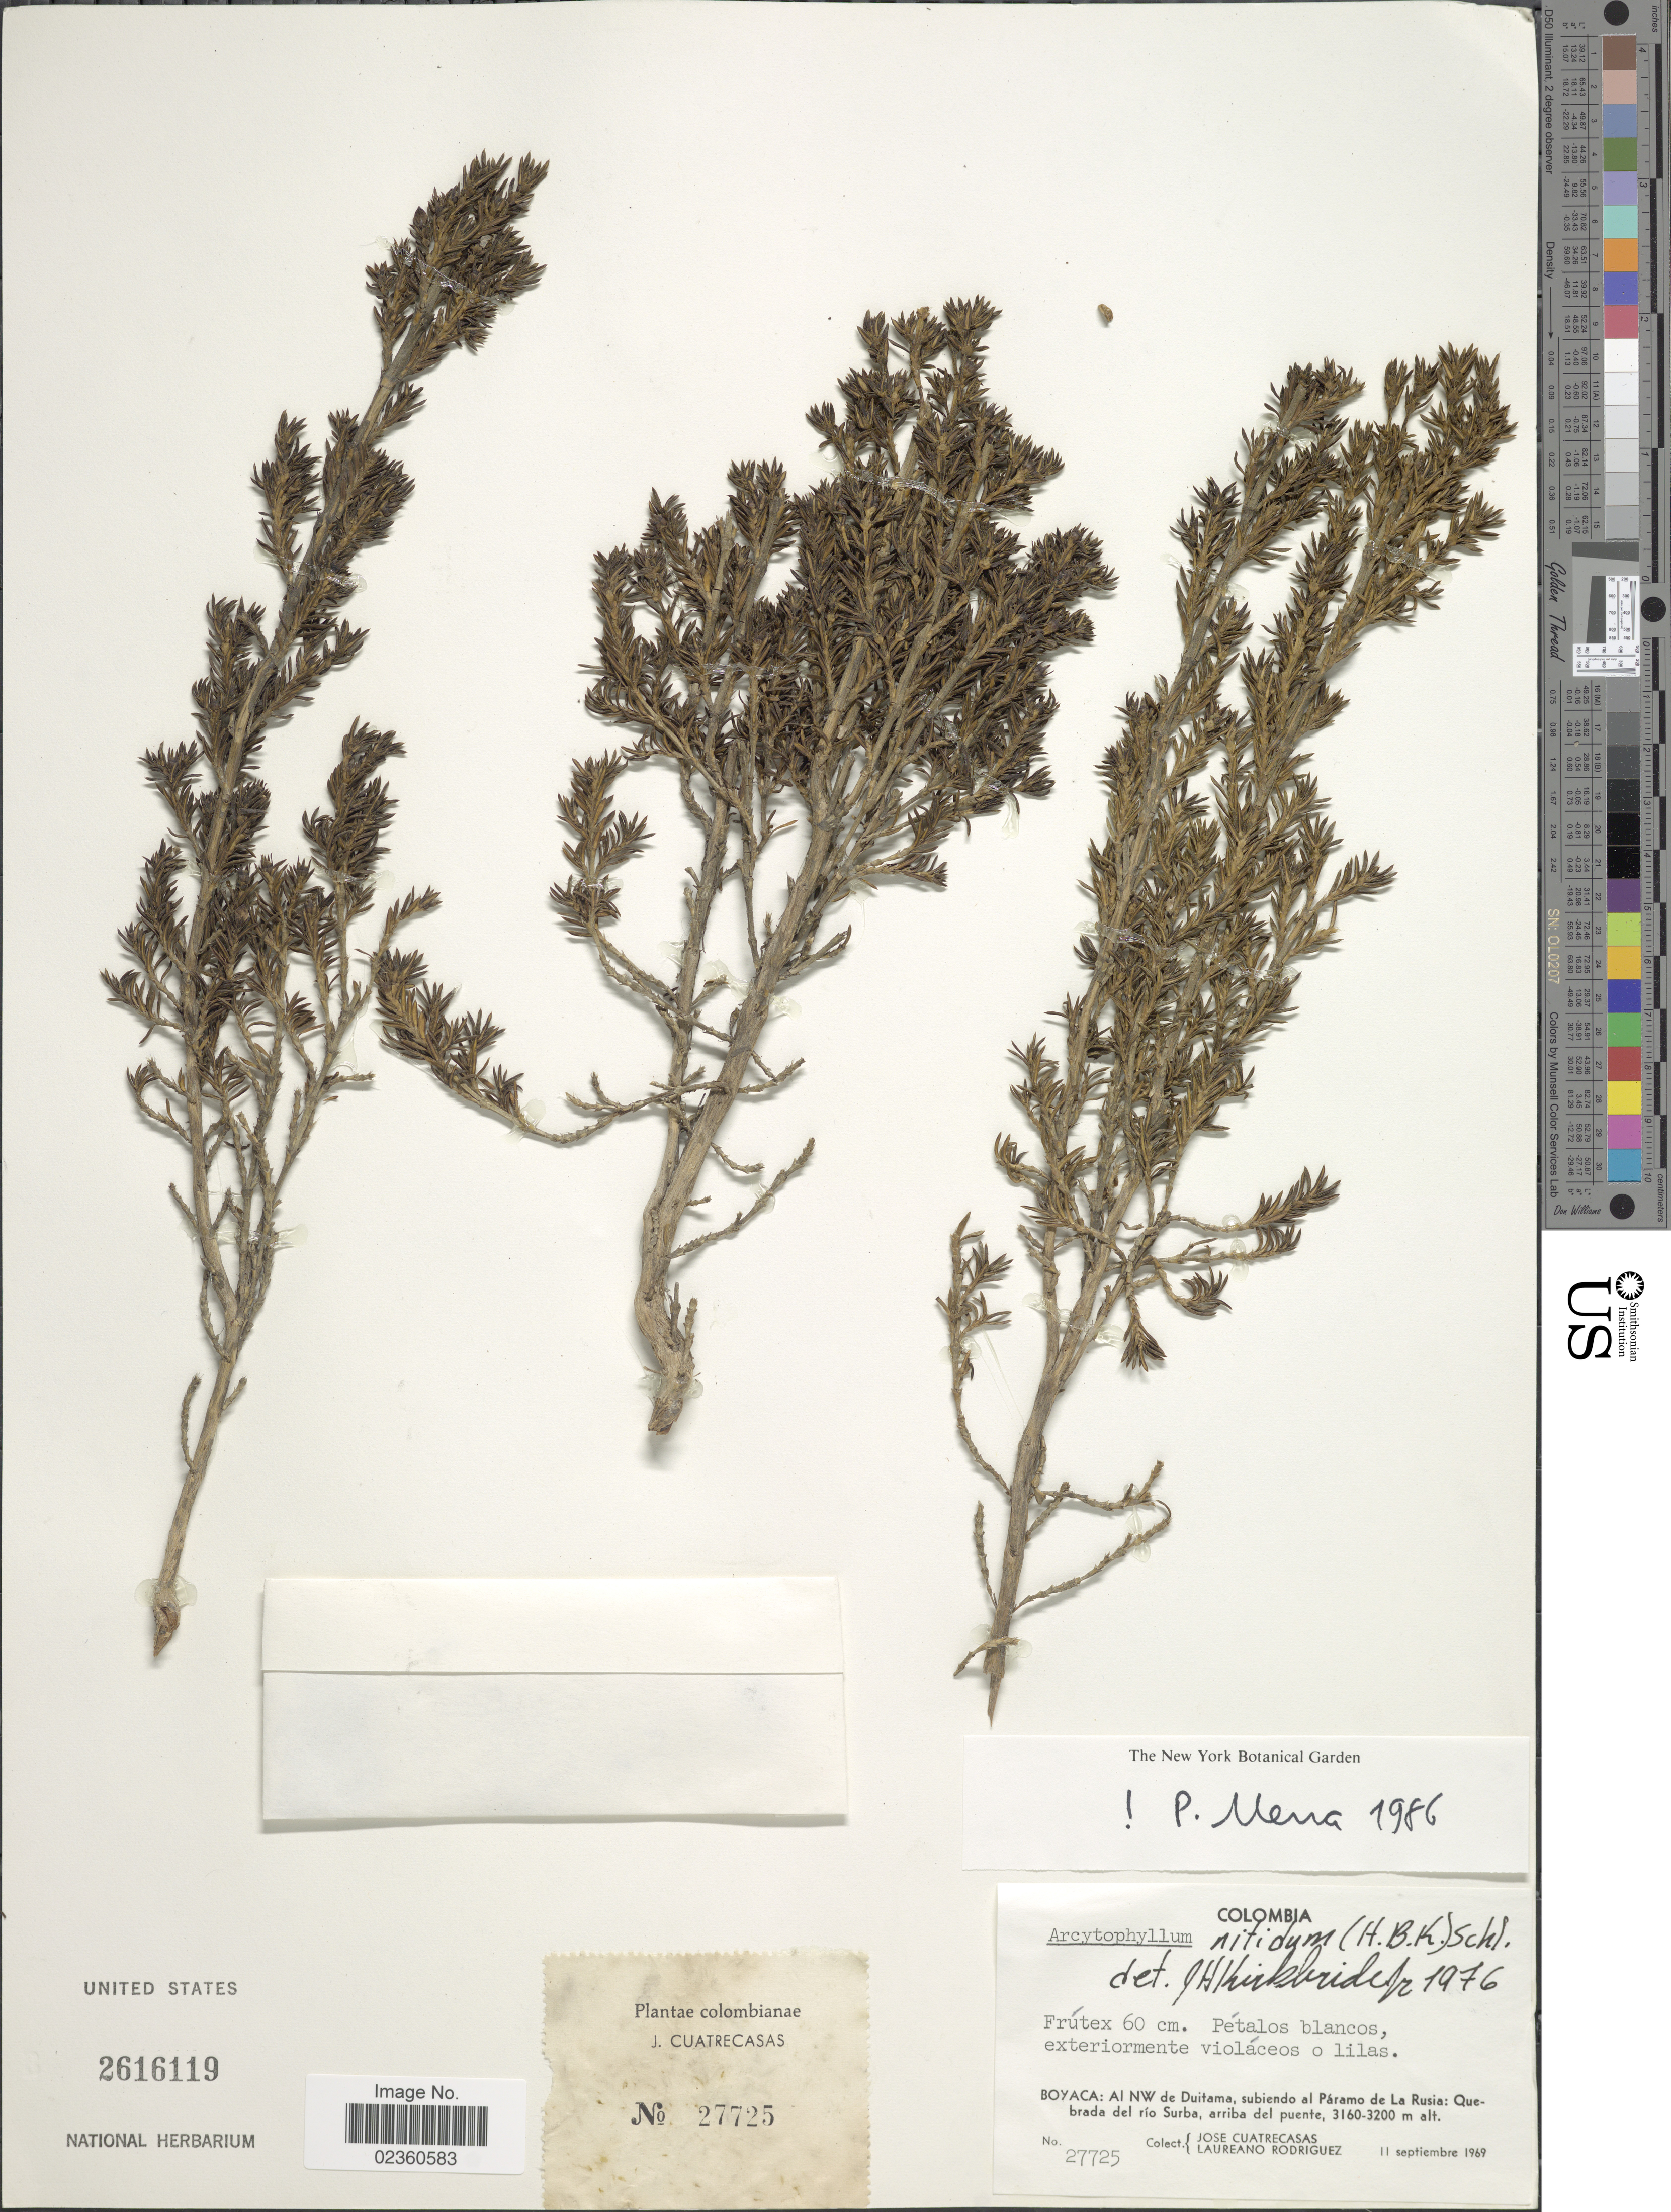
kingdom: Plantae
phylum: Tracheophyta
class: Magnoliopsida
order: Gentianales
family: Rubiaceae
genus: Arcytophyllum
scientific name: Arcytophyllum nitidum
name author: (Kunth) Schltdl.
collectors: J. Cuatrecasas & L. Rodriguez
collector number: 27725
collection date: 1969-09-11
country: Colombia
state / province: Boyacá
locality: Al NW de Duitama, subiendo al Páramo de La Rusia: Quebrada del río Surba, arriba del puente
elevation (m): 3160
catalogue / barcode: US 2616119